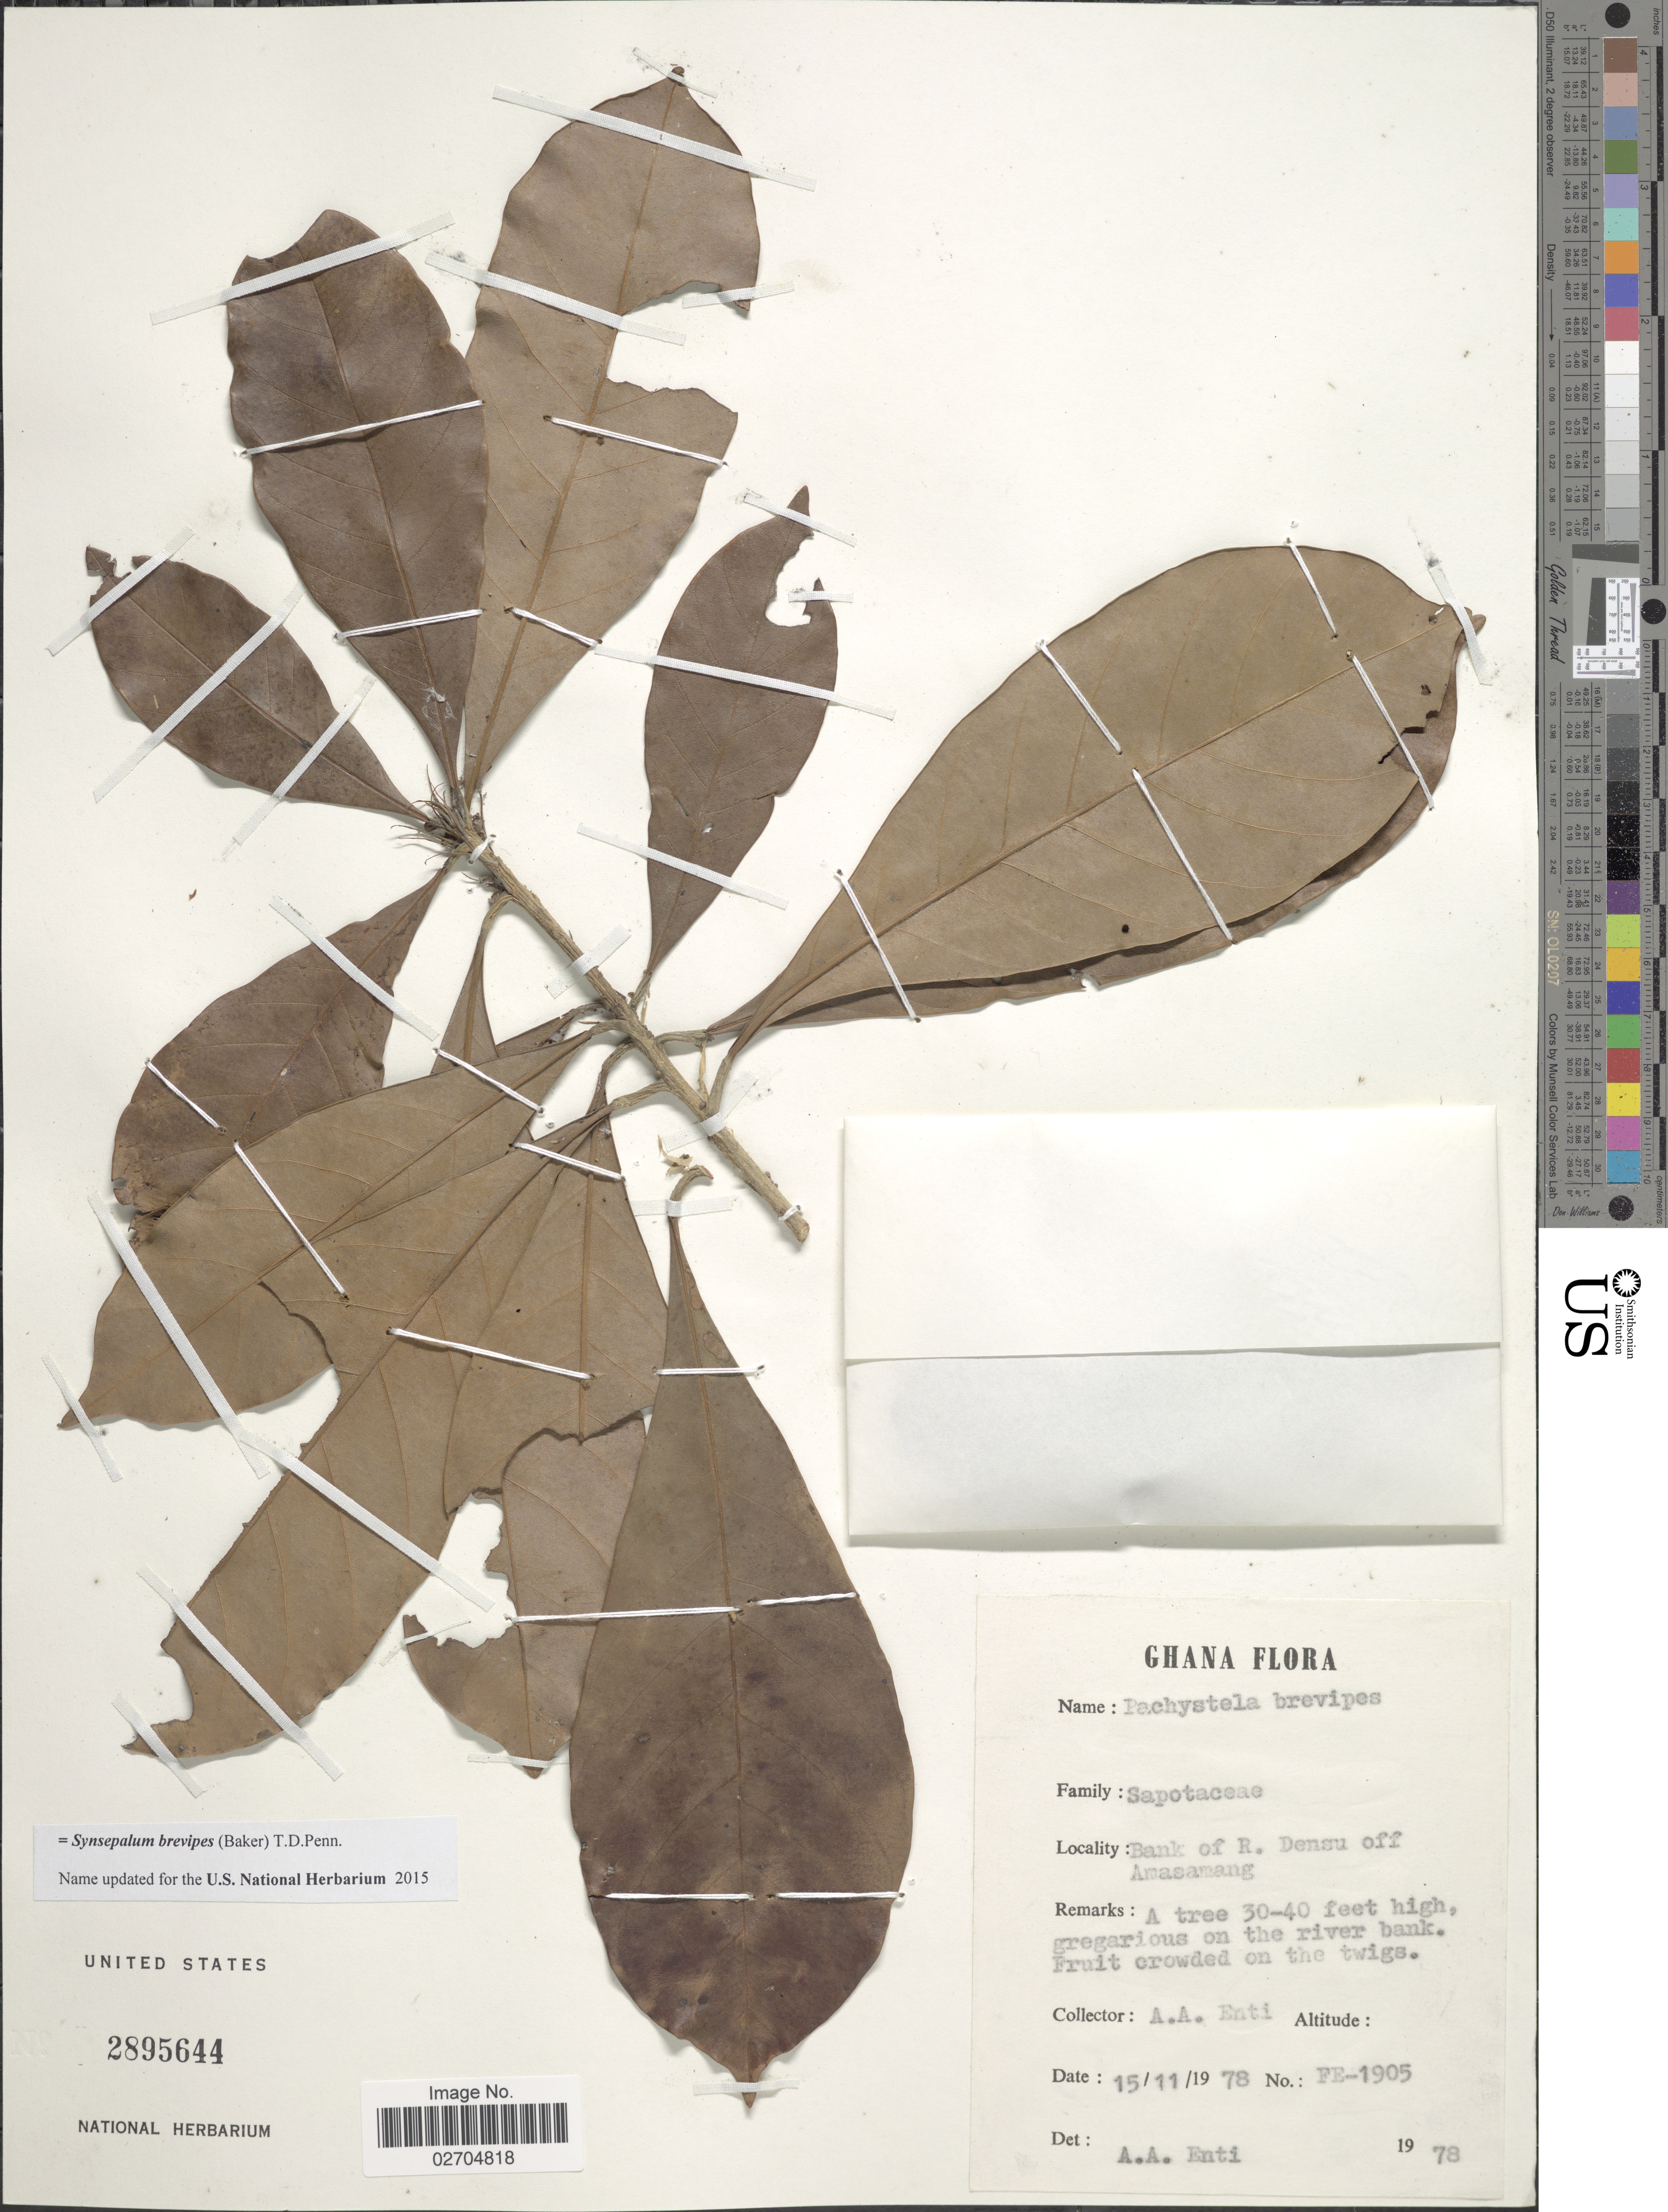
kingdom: Plantae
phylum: Tracheophyta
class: Magnoliopsida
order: Ericales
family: Sapotaceae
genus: Synsepalum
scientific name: Synsepalum brevipes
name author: (Baker) T.D. Penn.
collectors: A. Enti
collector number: FE-1905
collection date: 1978-11-15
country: Ghana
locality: Bank of R. Densu off Amasamang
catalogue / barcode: US 2895644